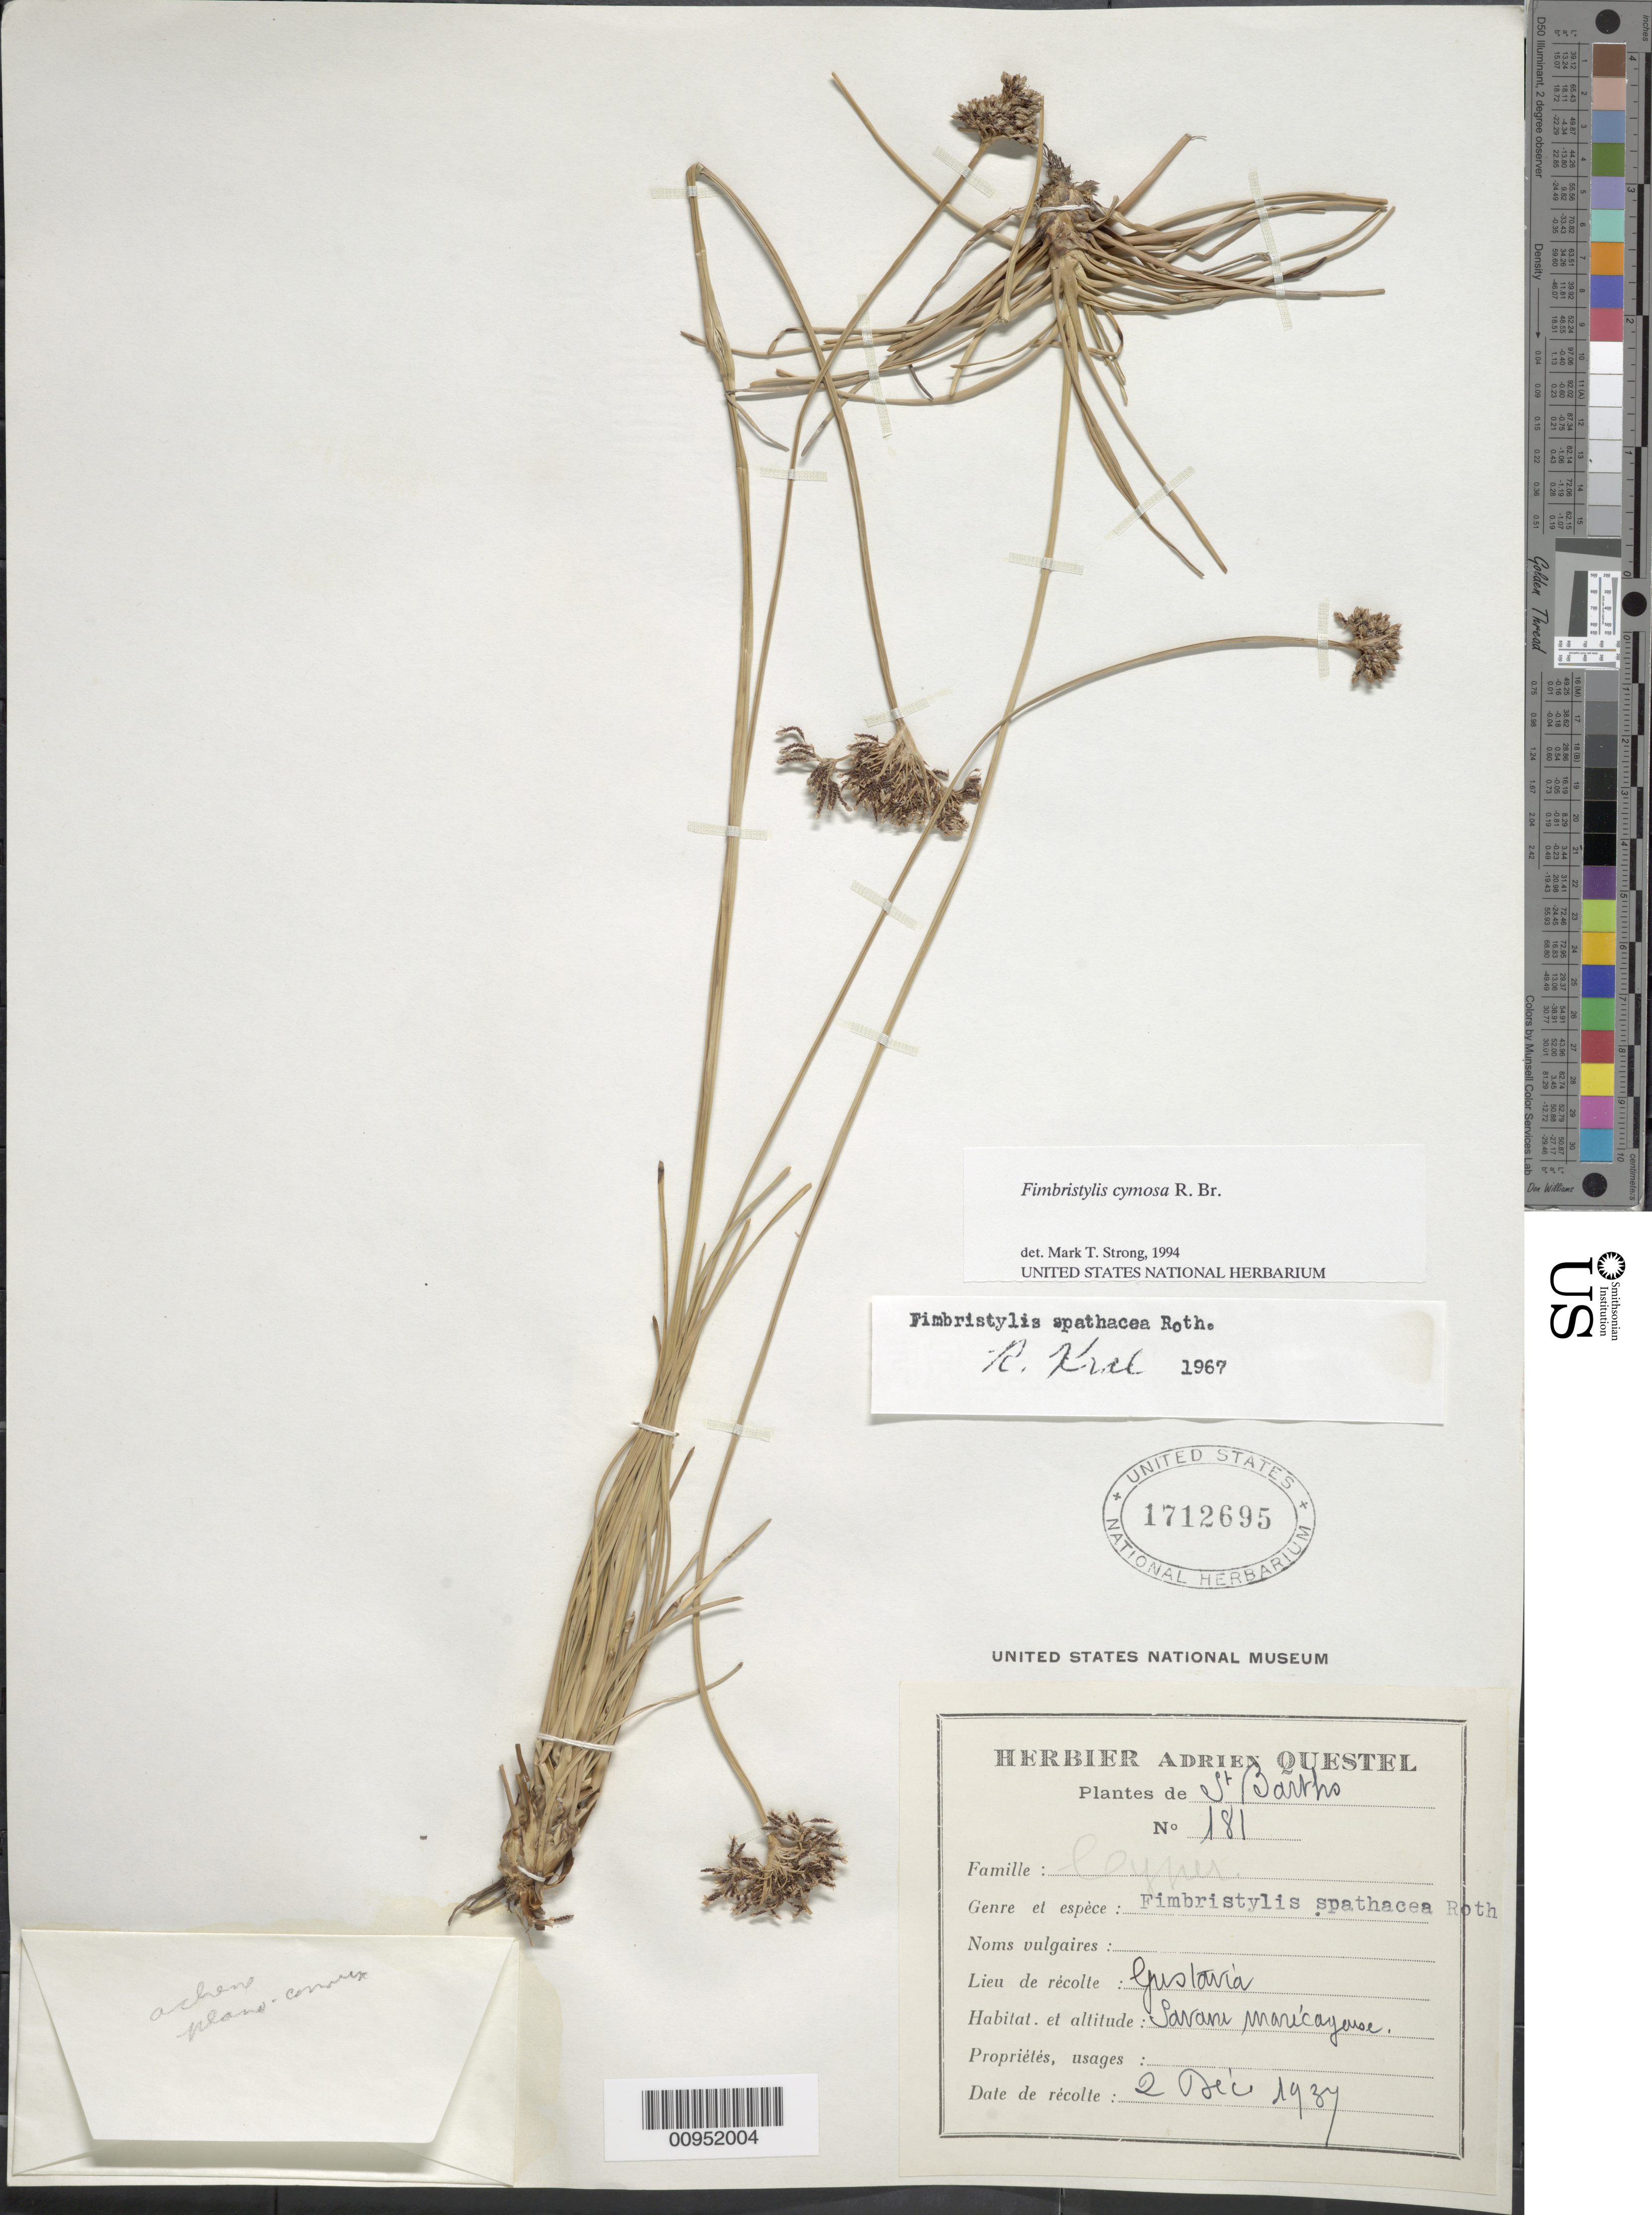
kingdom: Plantae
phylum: Tracheophyta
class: Liliopsida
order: Poales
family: Cyperaceae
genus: Fimbristylis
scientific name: Fimbristylis cymosa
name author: R. Br.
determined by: Strong, M. T., (US), Smithsonian Institution - National Museum of Natural History (UNITED STATES)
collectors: A. Questel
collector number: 181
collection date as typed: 02 Dec 1937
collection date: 1937-12-02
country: Saint Barthélemy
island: St. Barthélemy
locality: Gustavia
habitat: Savane marécageuse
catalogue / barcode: US 1712695